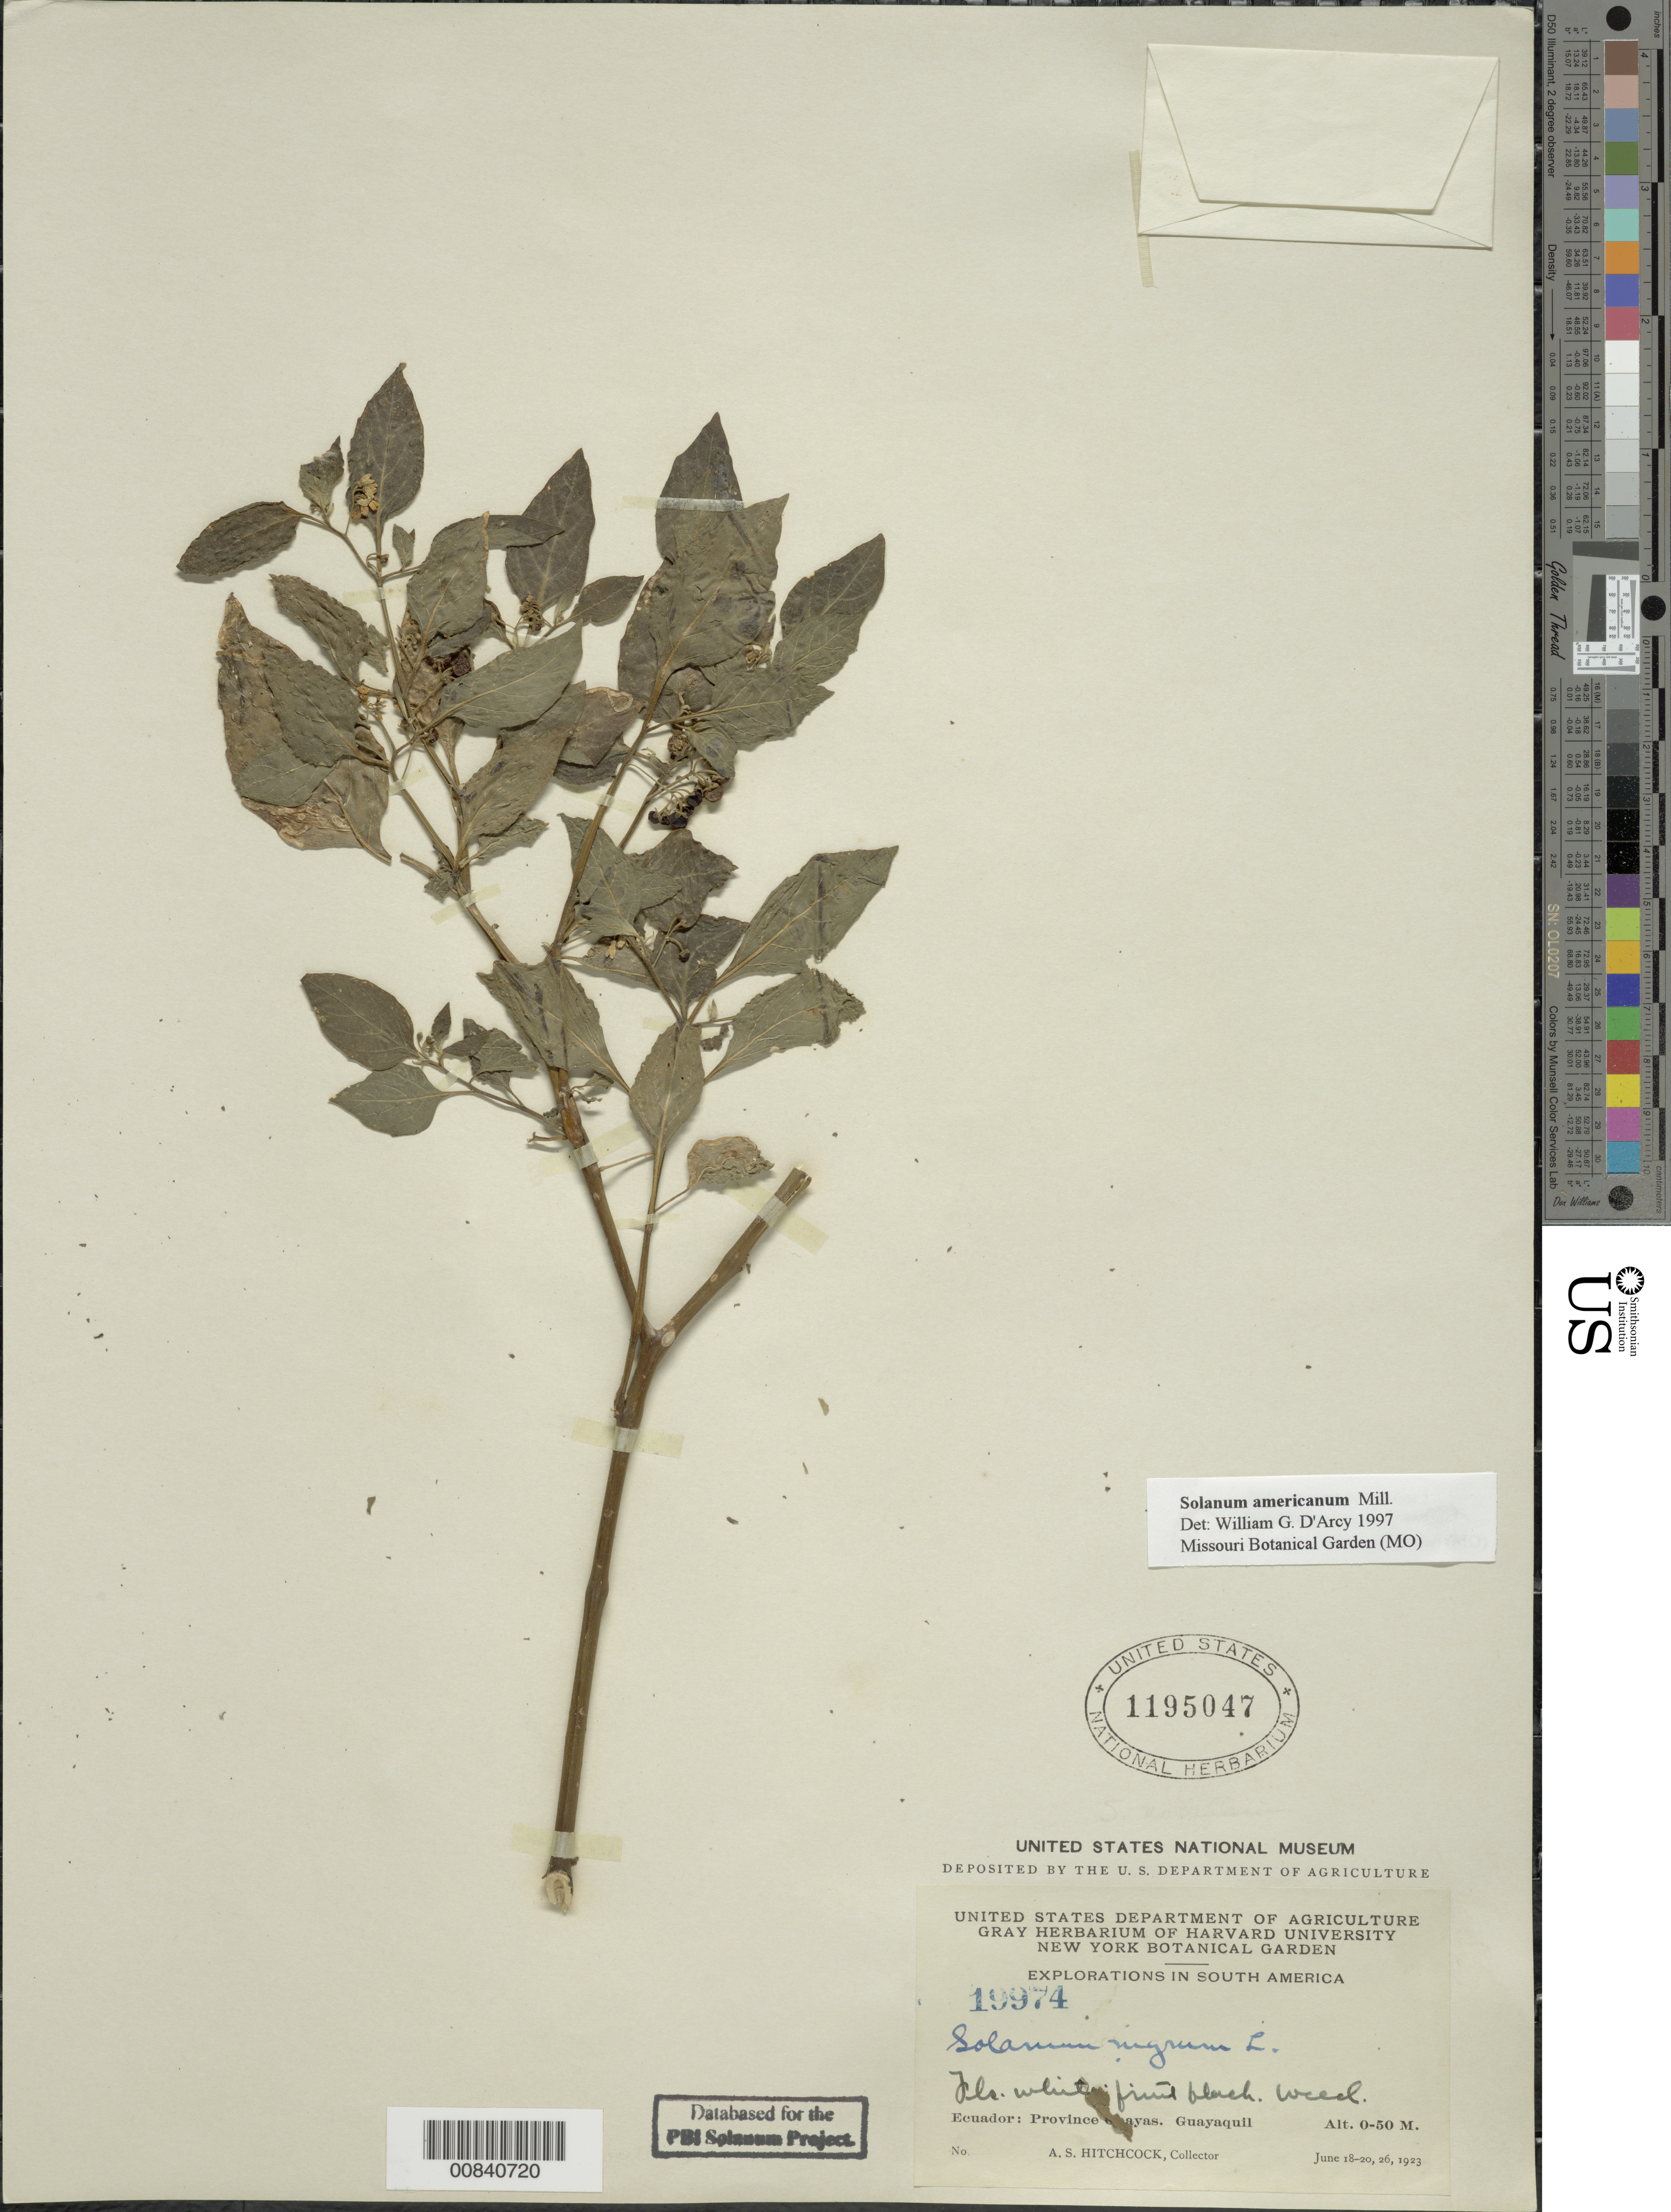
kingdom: Plantae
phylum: Tracheophyta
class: Magnoliopsida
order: Solanales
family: Solanaceae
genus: Solanum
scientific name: Solanum americanum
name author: Mill.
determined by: Nee, Michael H.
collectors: A. Mocquerys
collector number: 163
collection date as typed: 1893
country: Venezuela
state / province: Sucre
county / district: Sucre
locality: Cumana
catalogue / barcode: US 2829067